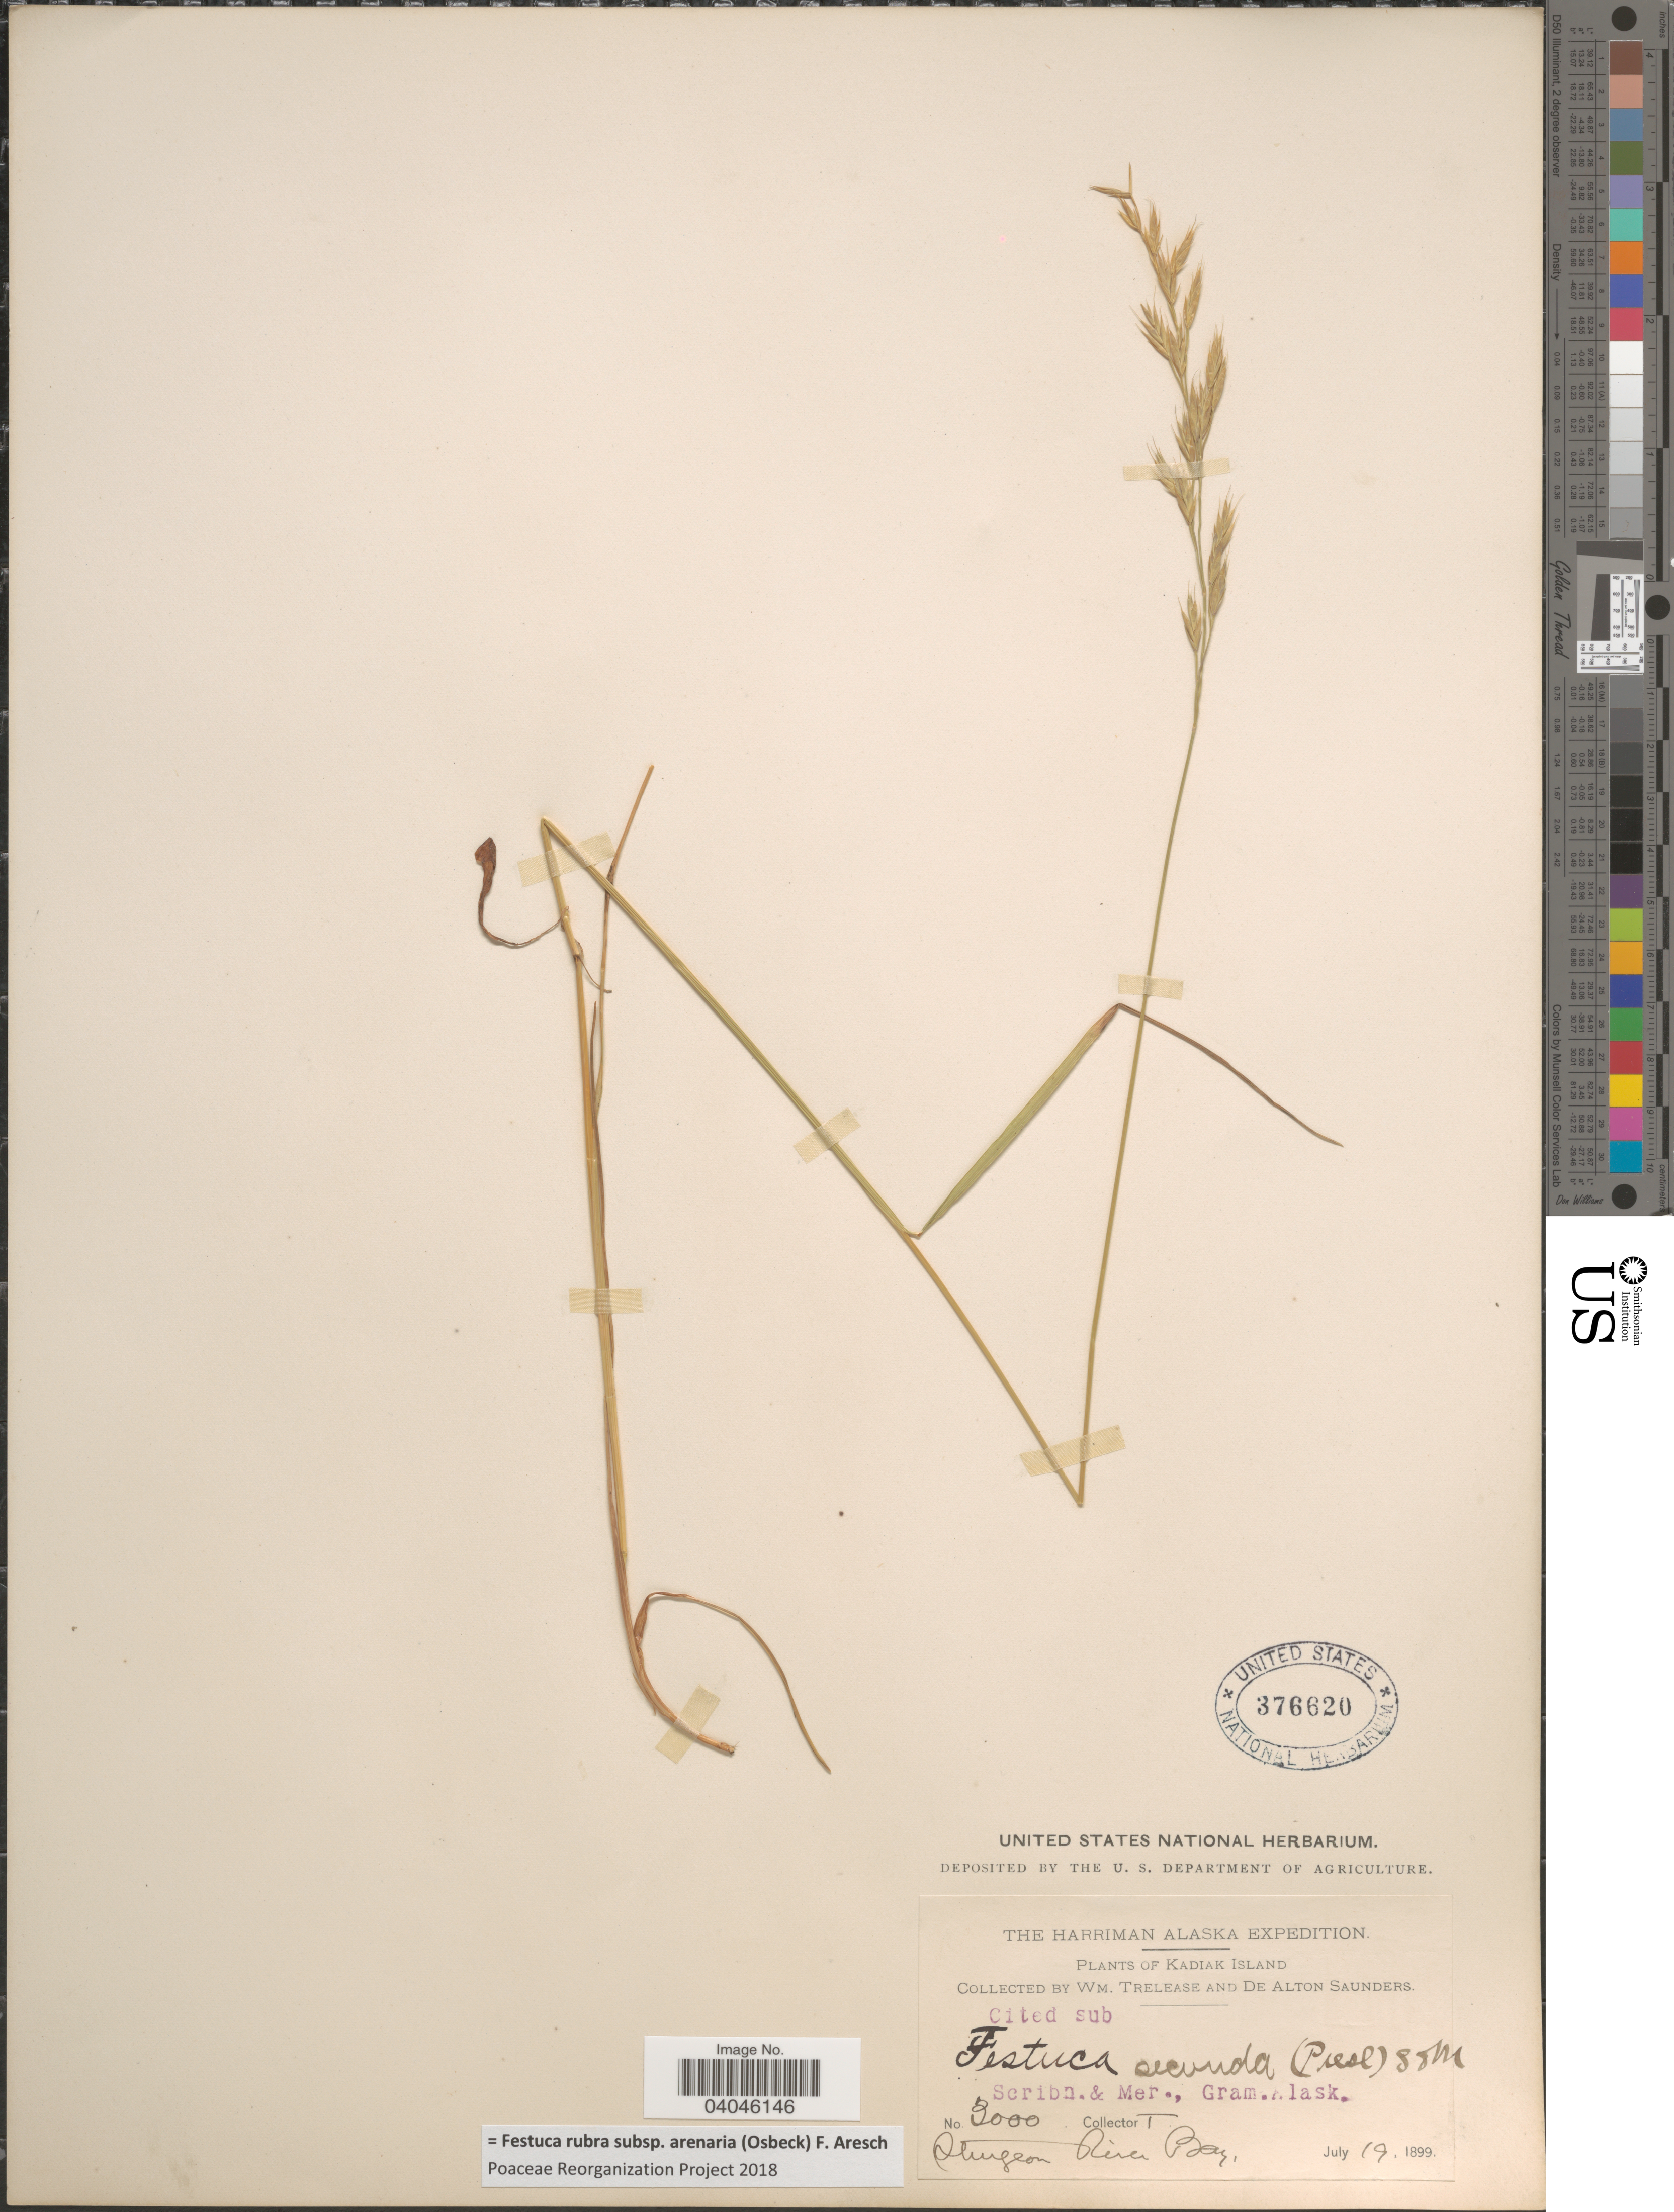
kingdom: Plantae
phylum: Tracheophyta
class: Liliopsida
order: Poales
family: Poaceae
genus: Festuca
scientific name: Festuca rubra subsp. arenaria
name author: (Osbeck) F. Aresch.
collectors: W. Trelease & D. A. Saunders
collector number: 3000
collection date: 1899-07-19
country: United States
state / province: Alaska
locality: Kadiak Island. Sturgeon River Bay.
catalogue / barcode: US 376620